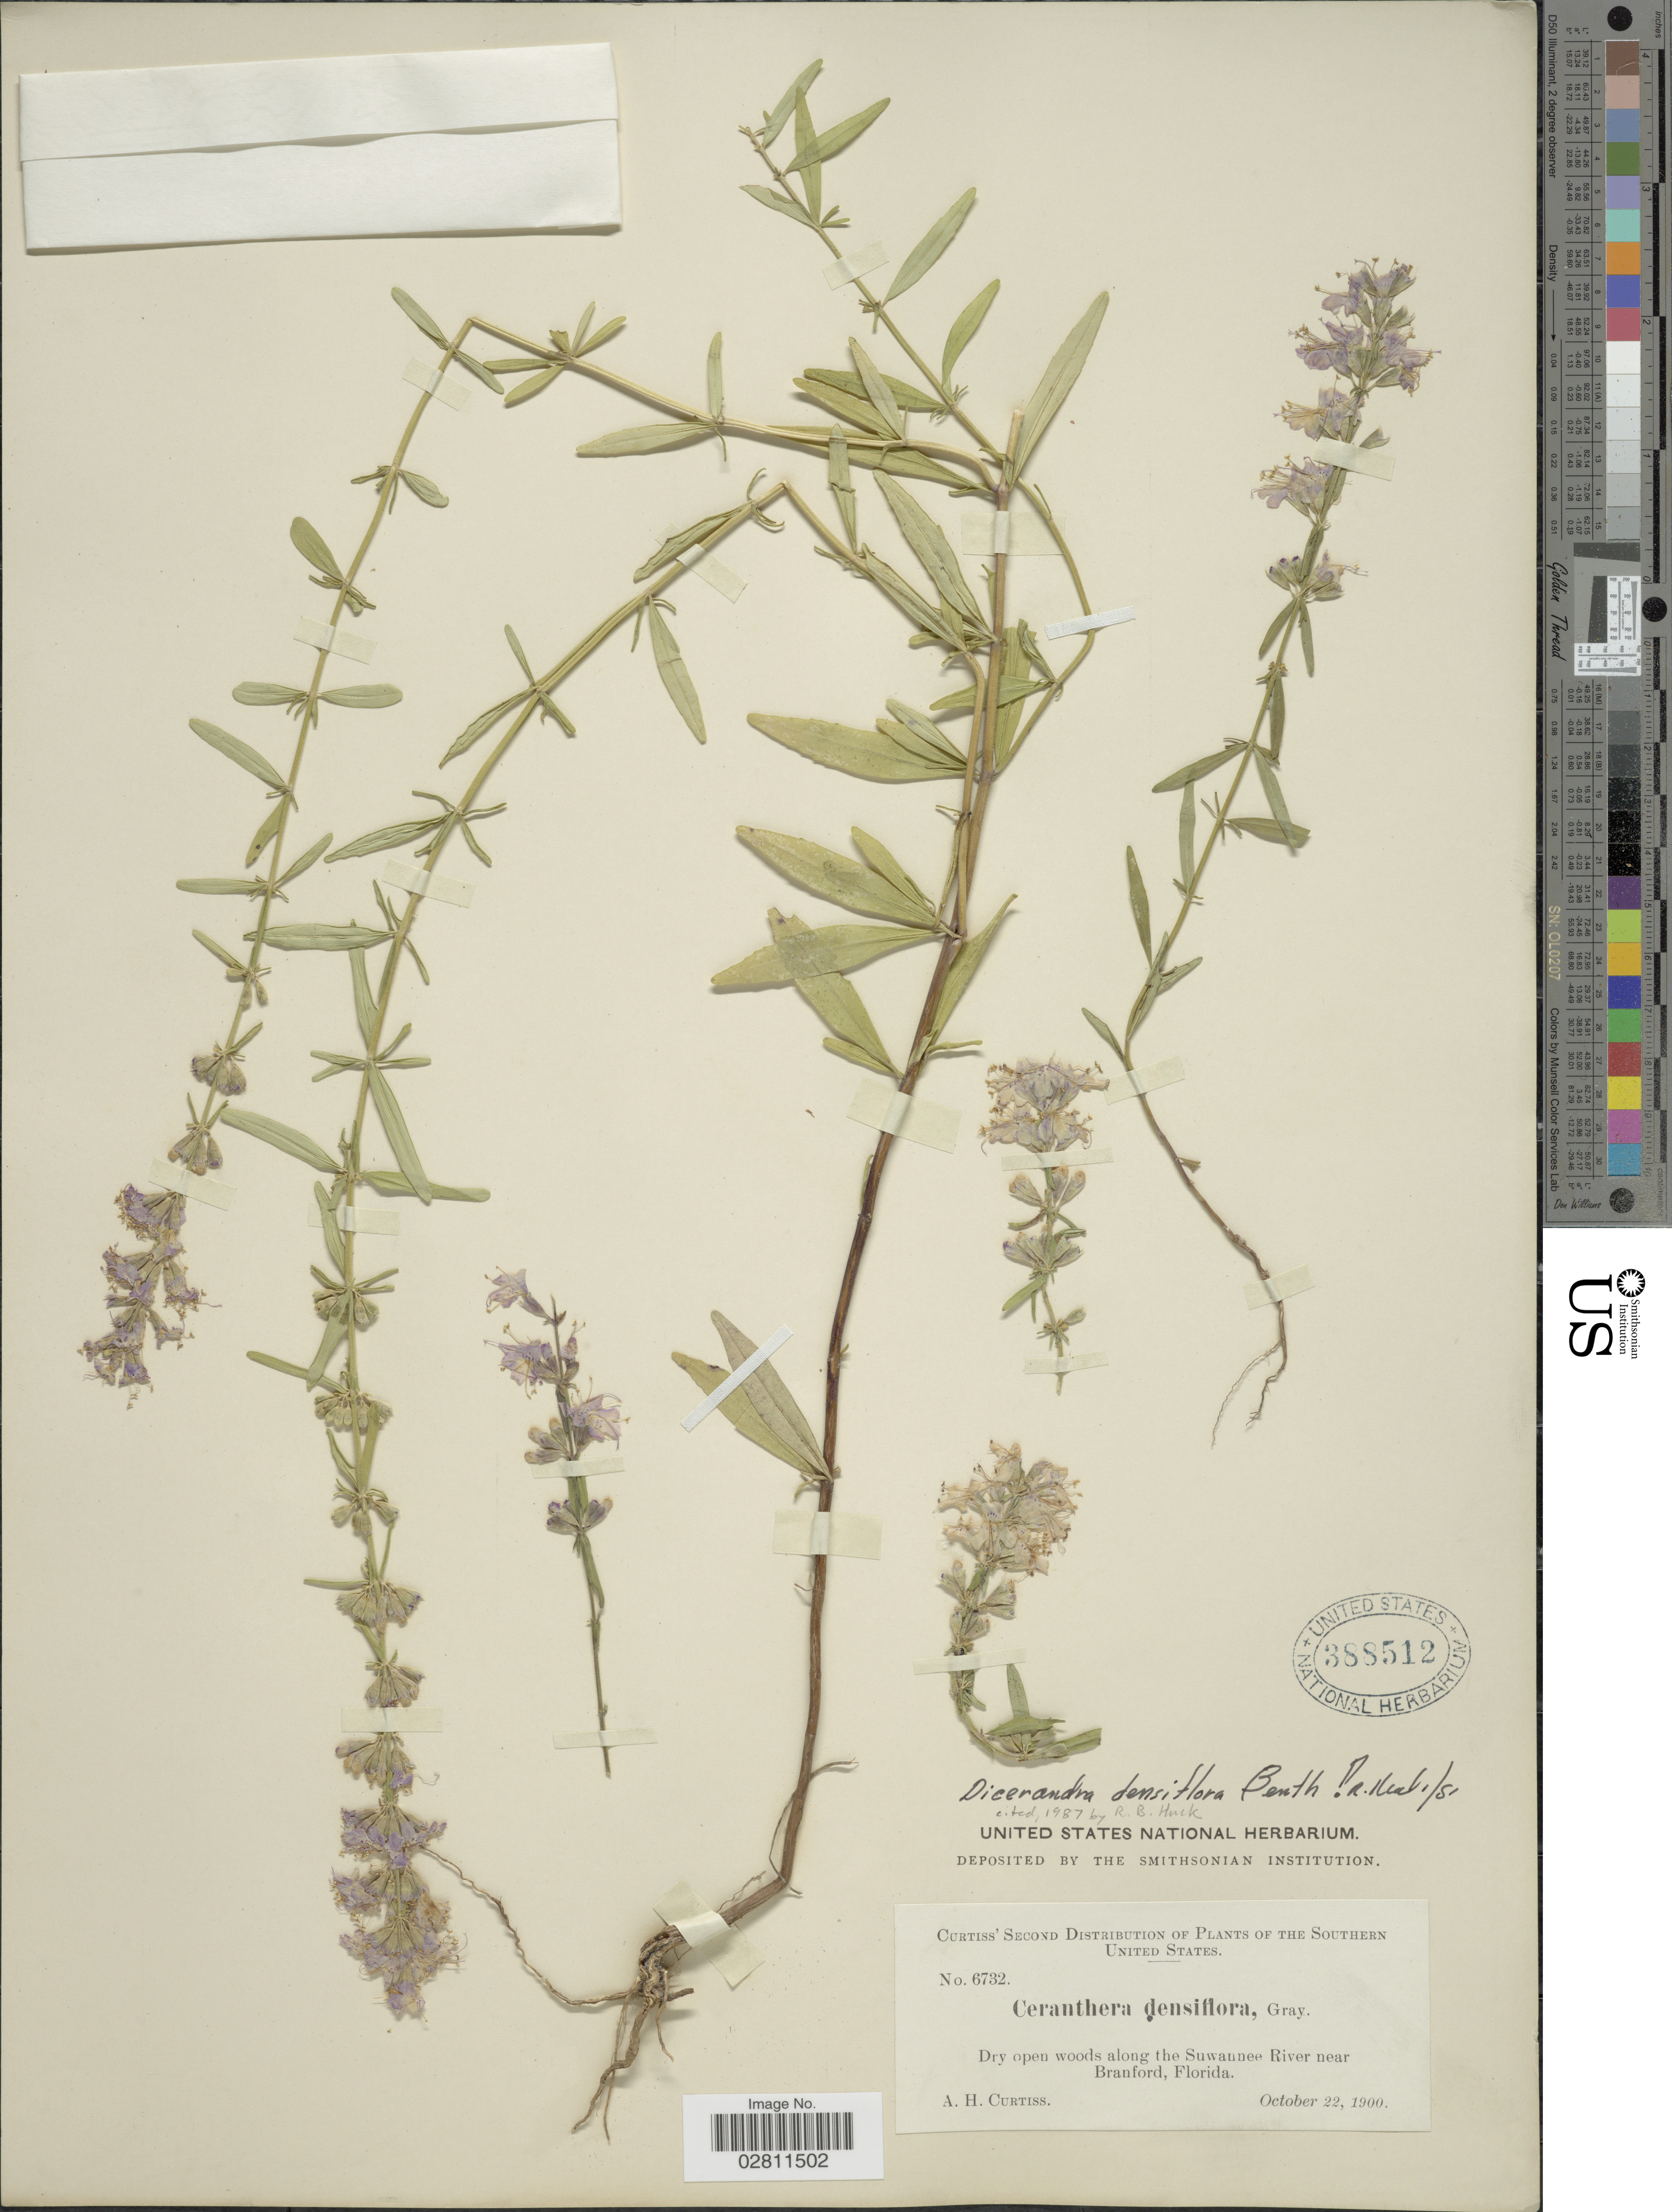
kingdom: Plantae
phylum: Tracheophyta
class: Magnoliopsida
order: Lamiales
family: Lamiaceae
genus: Dicerandra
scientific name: Dicerandra densiflora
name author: Benth.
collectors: A. H. Curtiss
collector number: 6732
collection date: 1900-10-22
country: United States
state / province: Florida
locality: Southern United States. Dry open woods along the Suwannee River near Branford.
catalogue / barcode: US 388512